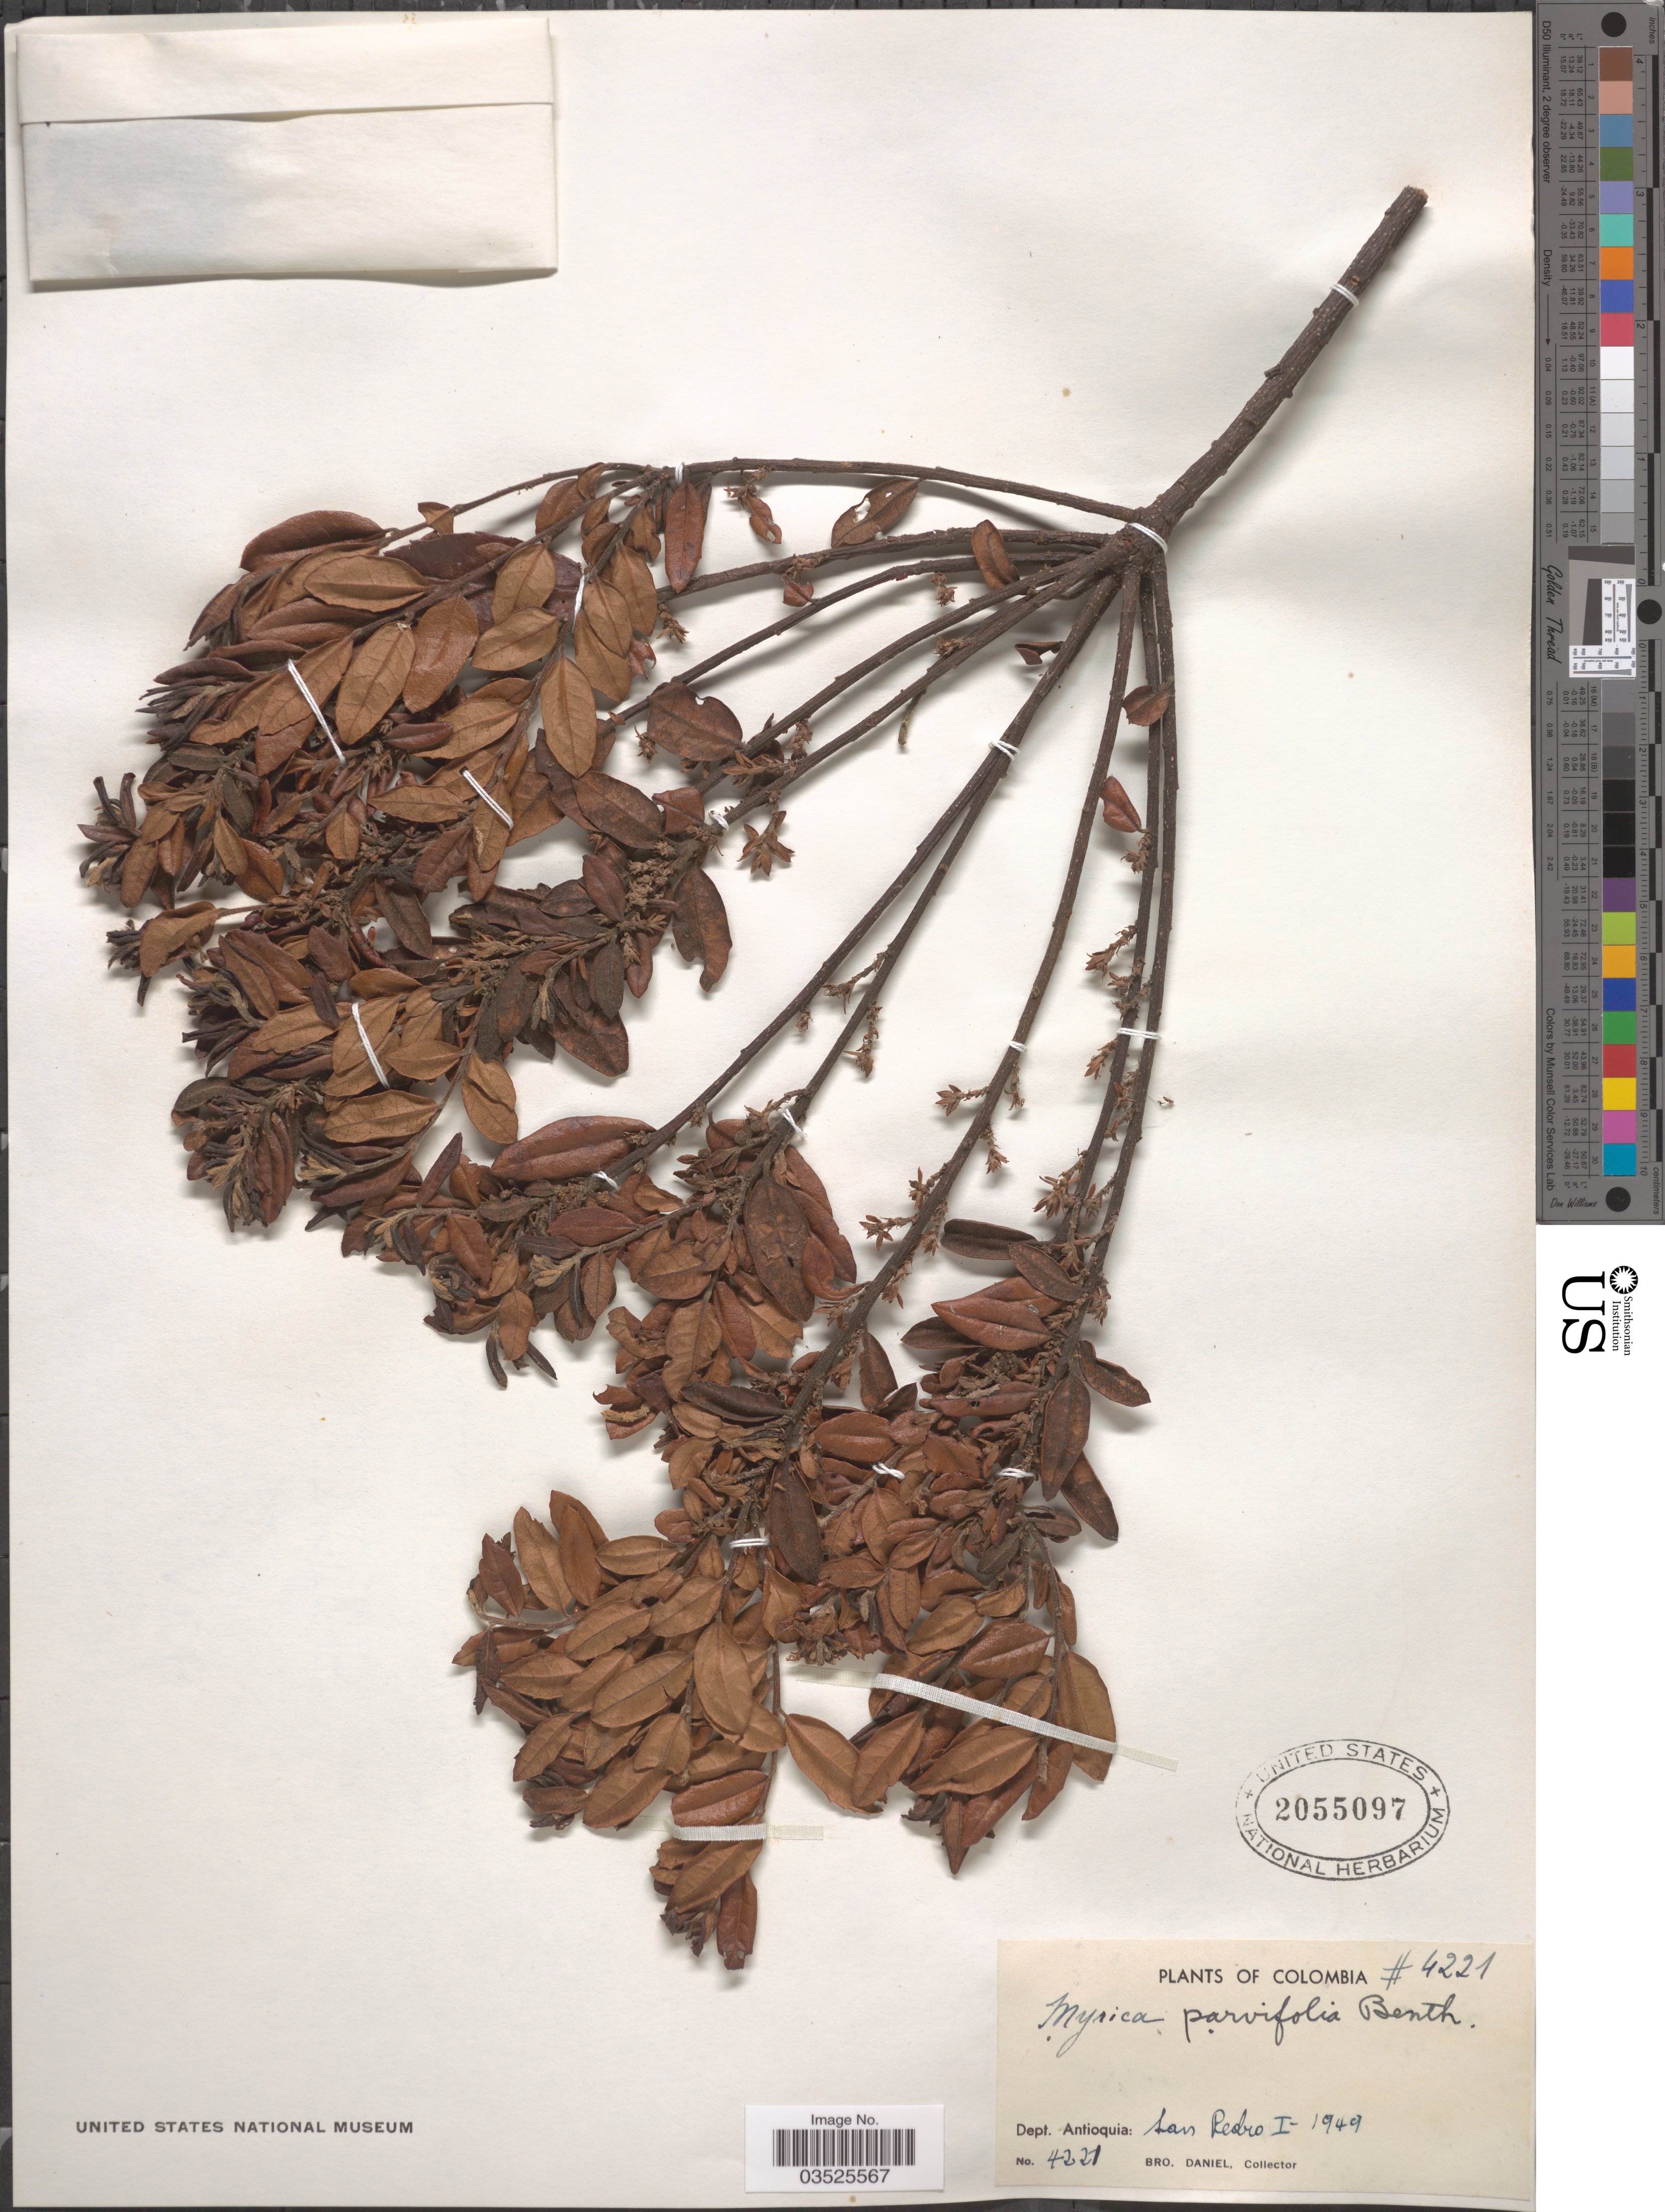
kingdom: Plantae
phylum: Tracheophyta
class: Magnoliopsida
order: Fagales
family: Myricaceae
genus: Morella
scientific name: Morella parvifolia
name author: (Benth.) Parra-Os.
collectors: Bro. Daniel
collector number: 4221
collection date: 1949-01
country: Colombia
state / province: Antioquia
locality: Dept. Antioquia: San Pedro.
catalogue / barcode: US 2055097